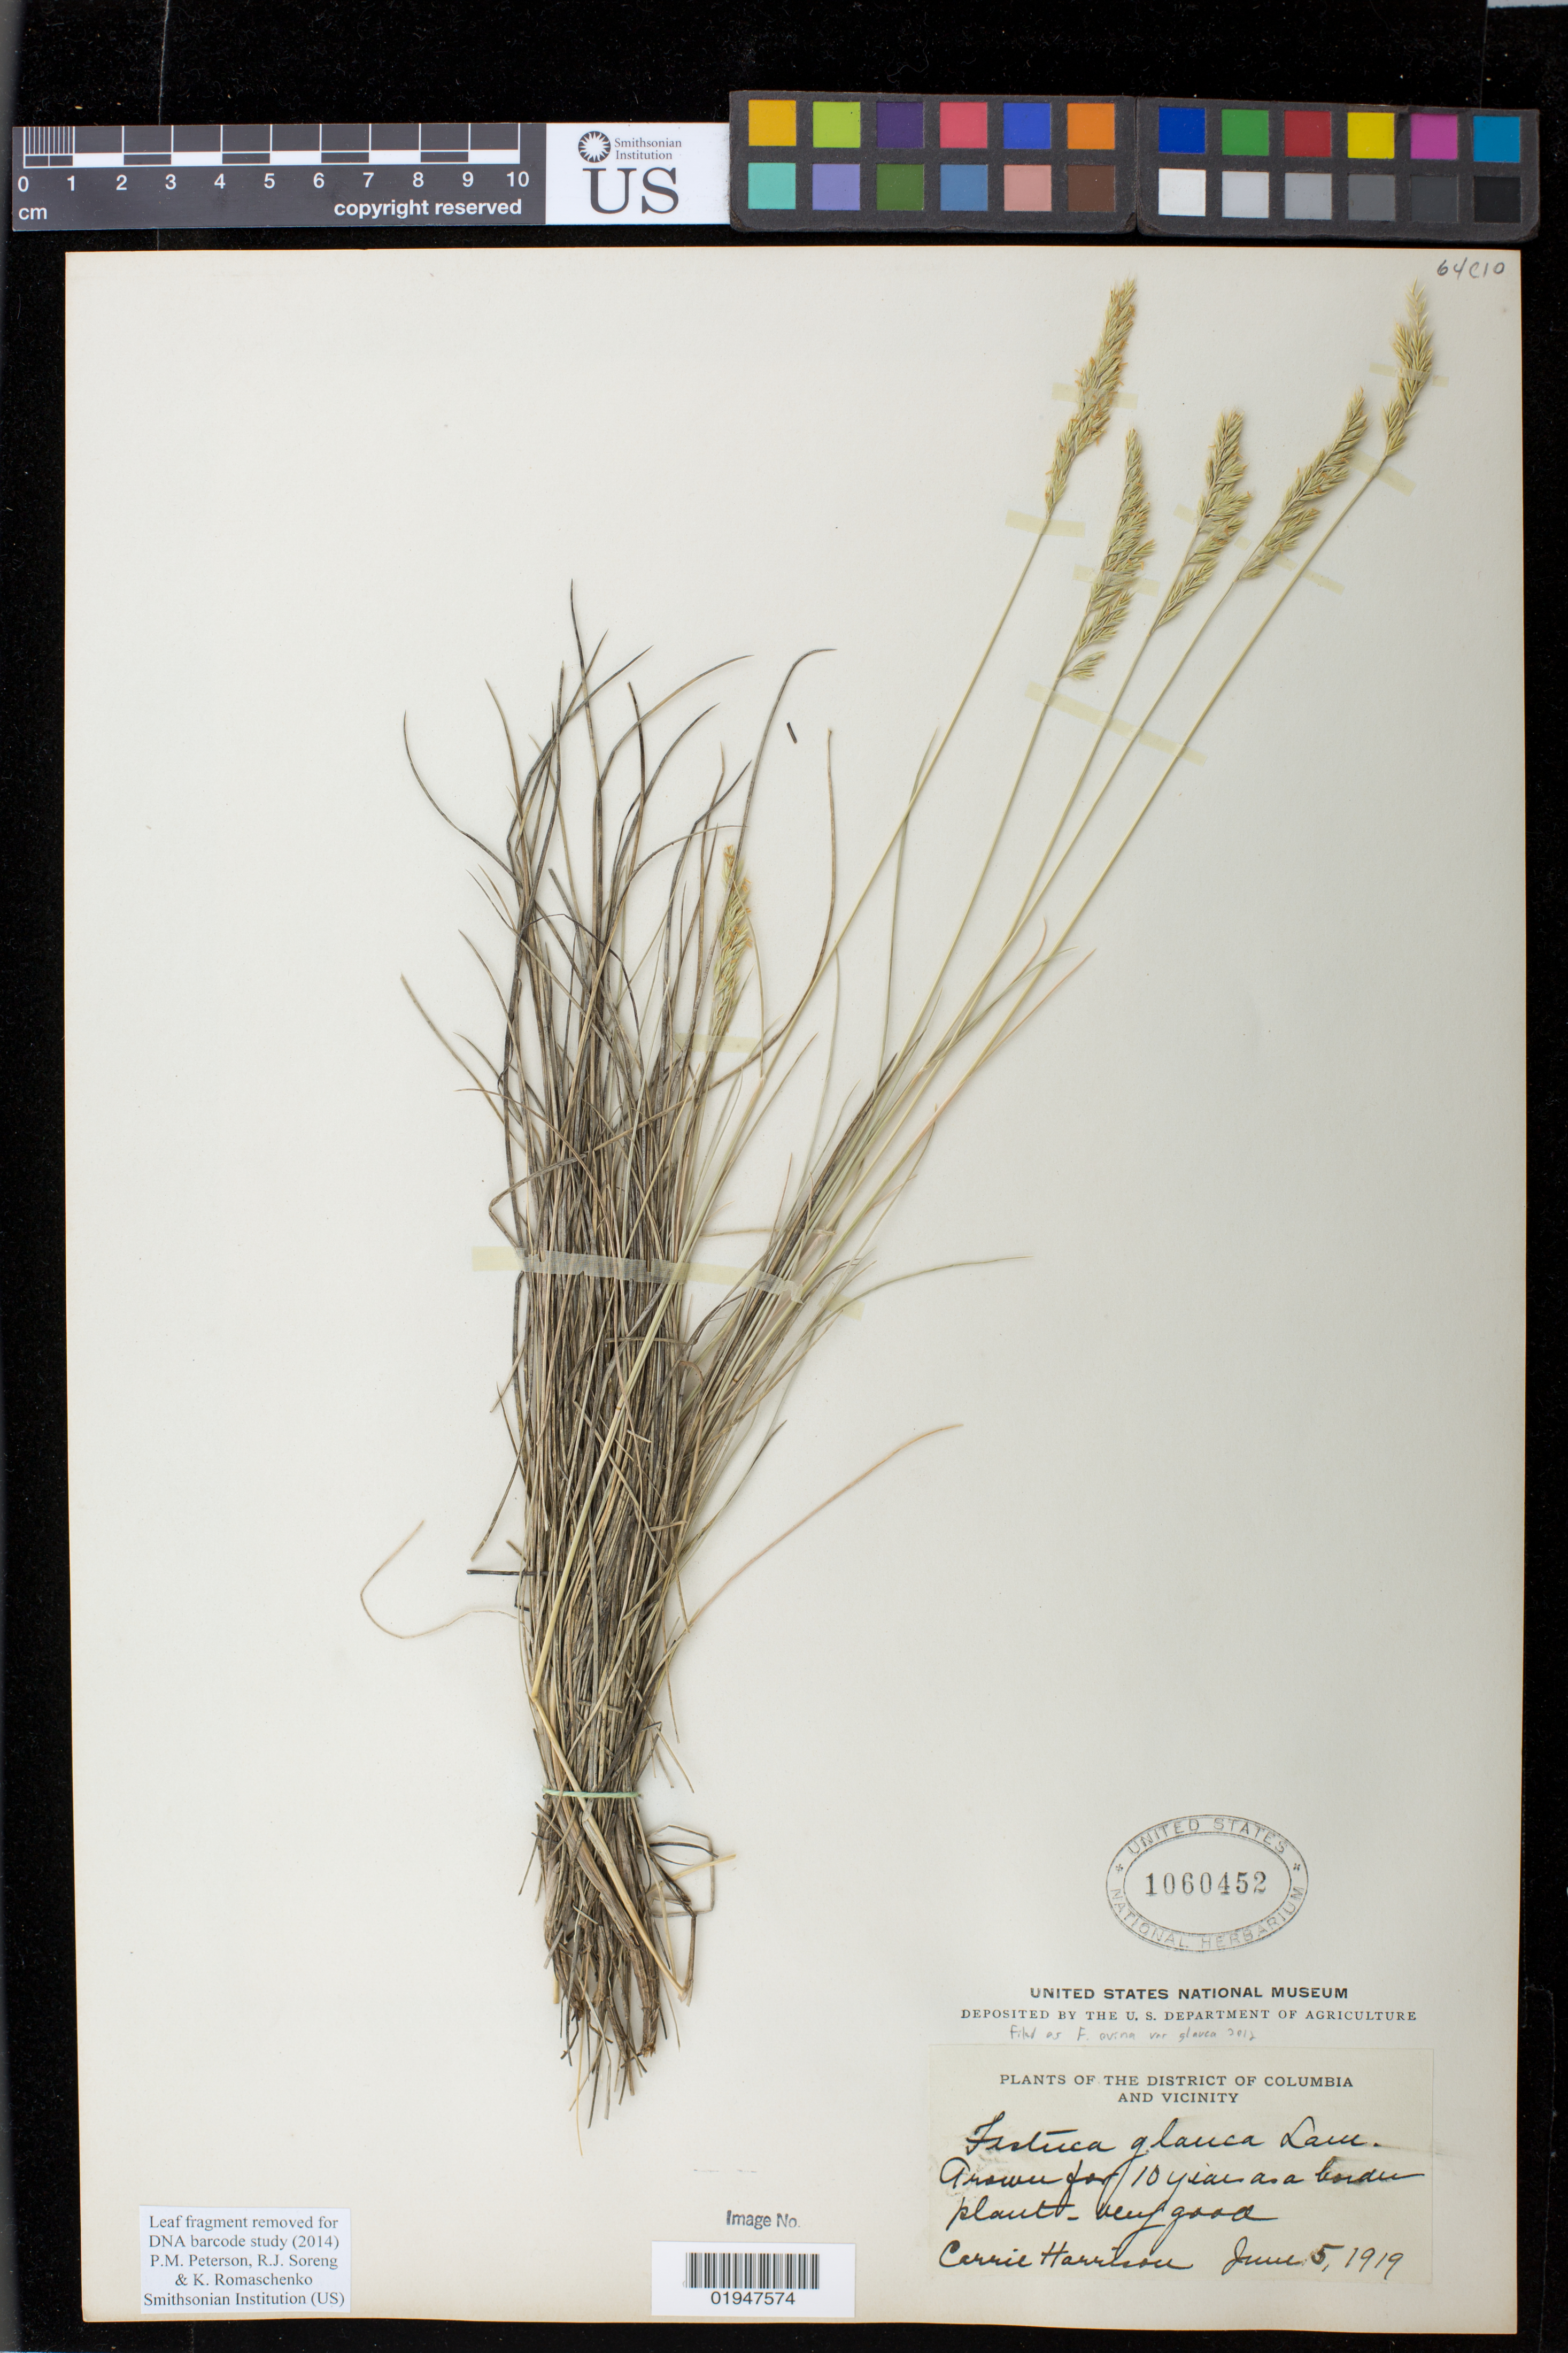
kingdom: Plantae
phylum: Tracheophyta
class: Liliopsida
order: Poales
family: Poaceae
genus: Festuca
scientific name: Festuca ovina var. glauca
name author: (P. Beauv.) G. Mey.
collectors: C. Harrison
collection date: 1919-06-05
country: United States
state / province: District Of Columbia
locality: District of Columbia and vicinity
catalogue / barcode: US 1060452